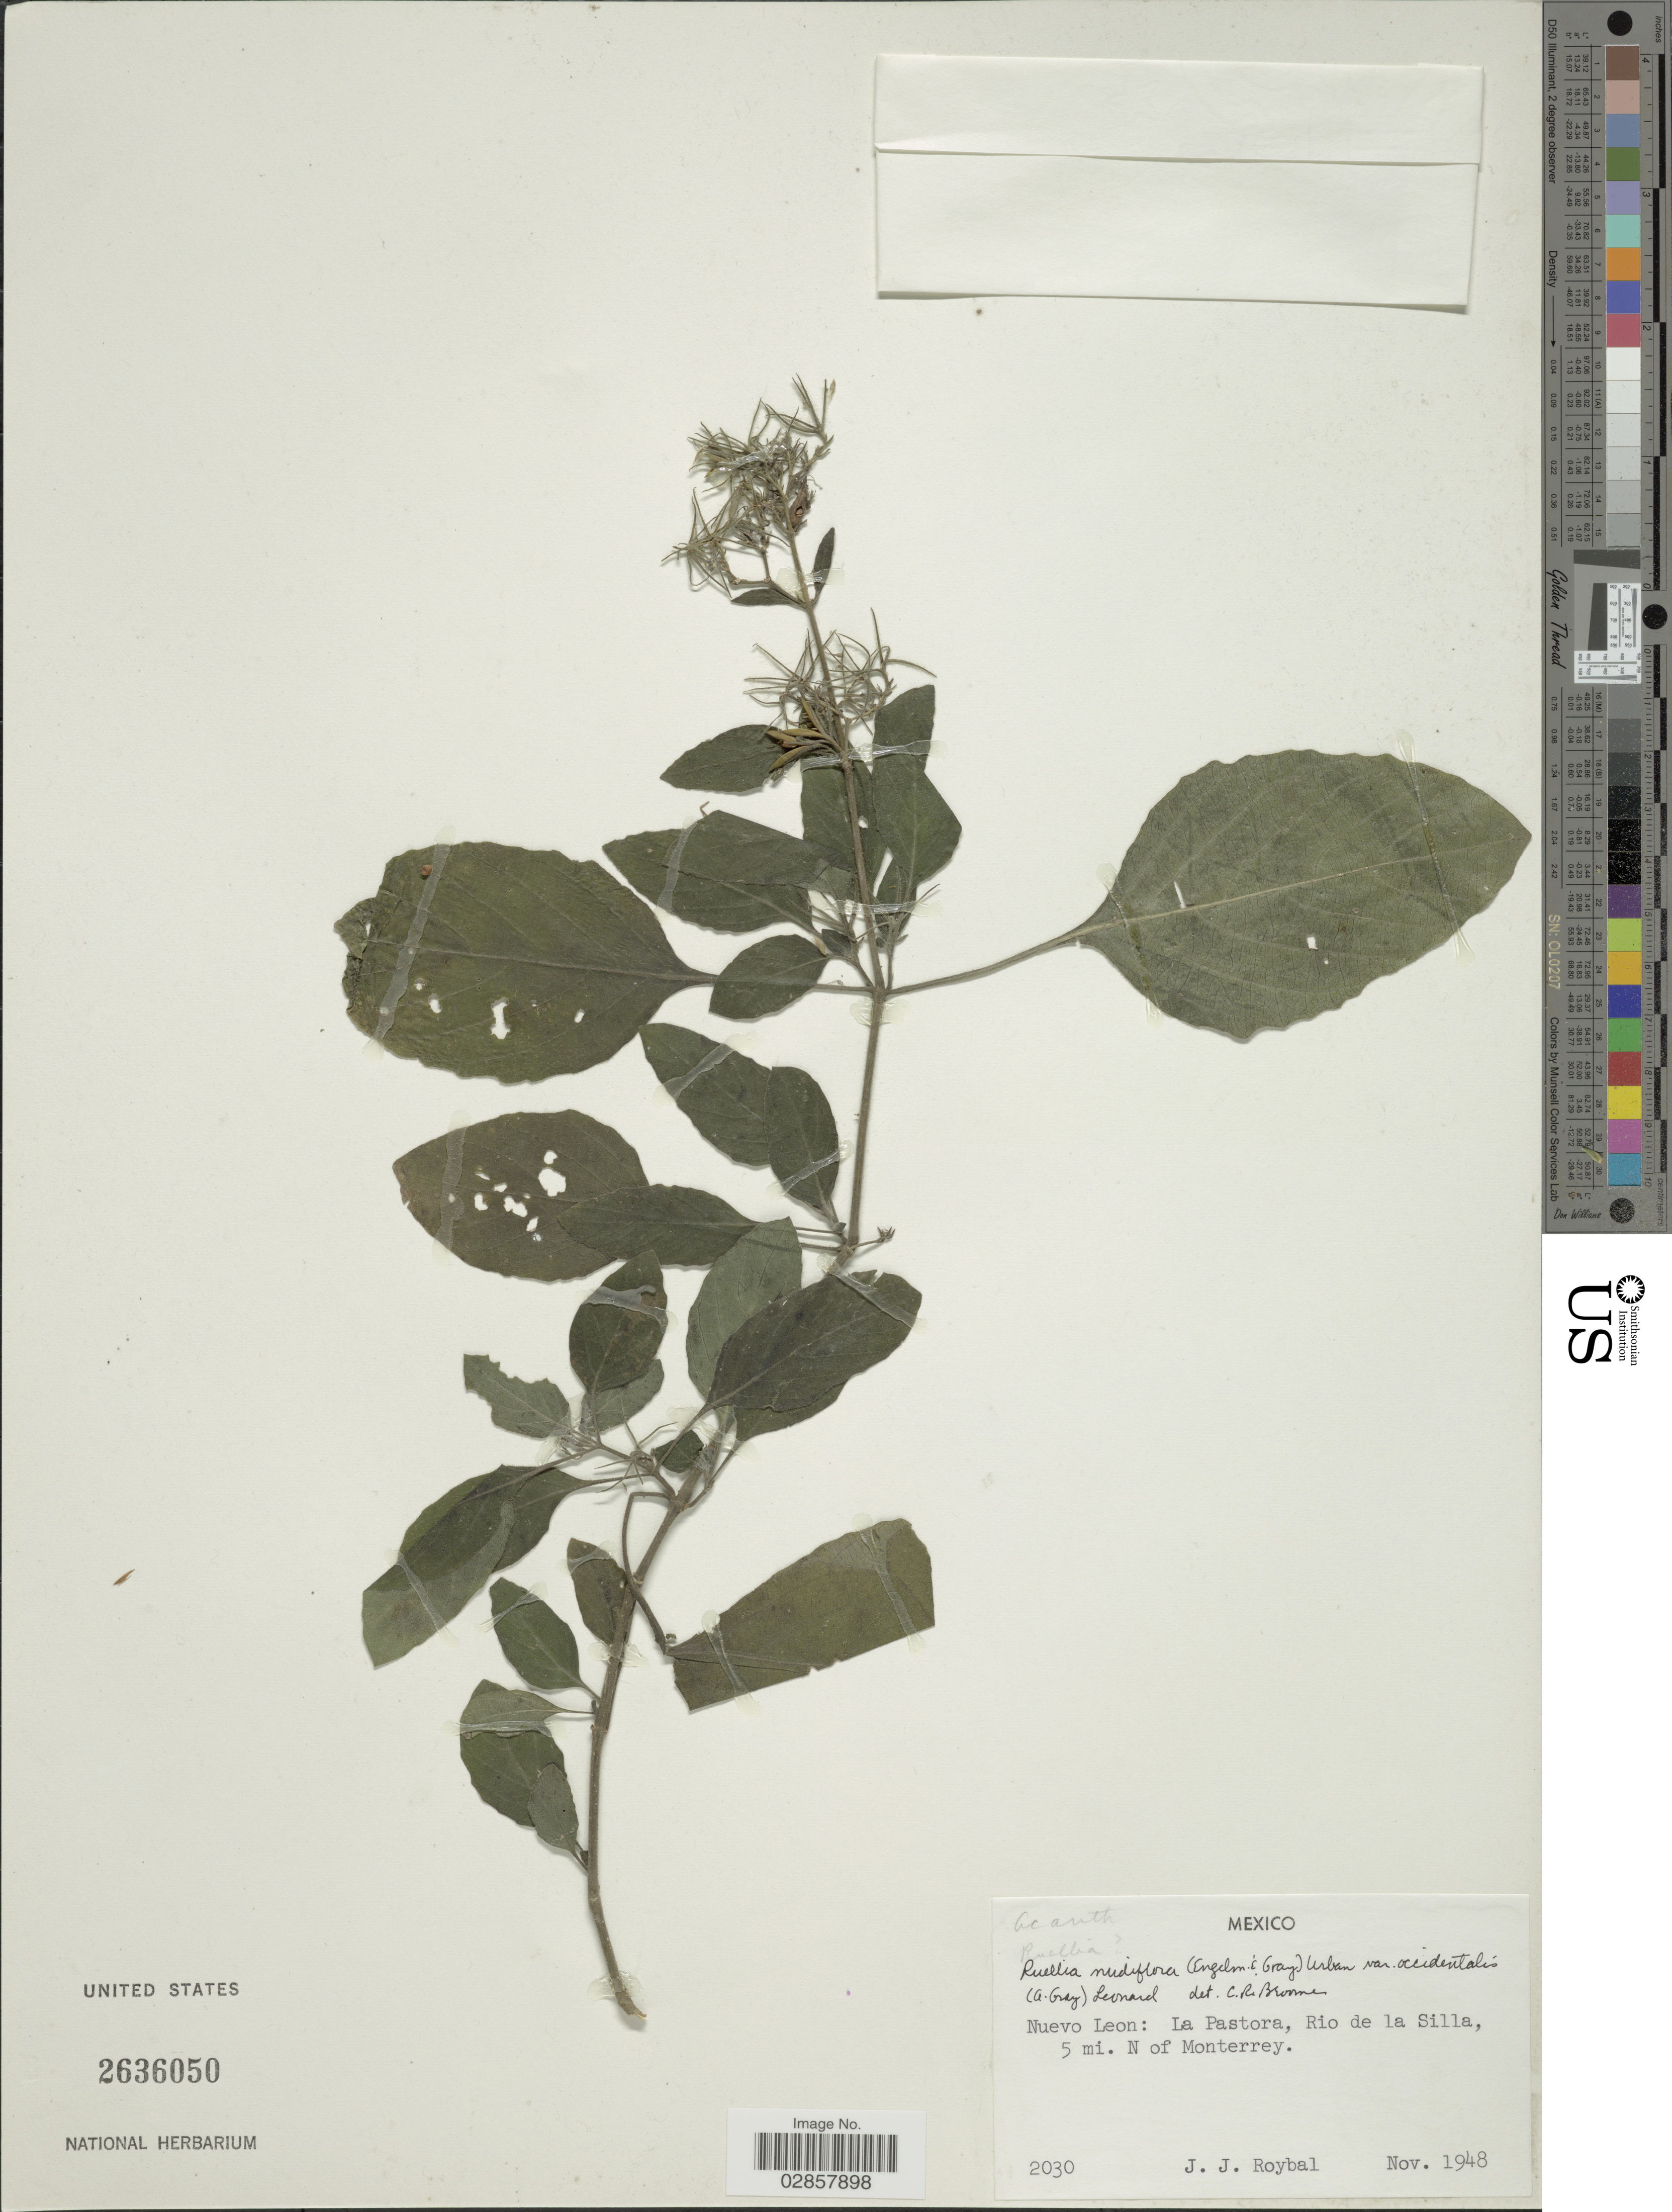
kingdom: Plantae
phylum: Tracheophyta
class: Magnoliopsida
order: Lamiales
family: Acanthaceae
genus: Ruellia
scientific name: Ruellia occidentalis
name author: (A. Gray) Tharp & F.A. Barkley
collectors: J. J. Roybal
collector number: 2030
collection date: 1948-11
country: Mexico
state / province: Nuevo León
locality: La Pastora, Rio de la Silla, 5 mi. N of Monterrey.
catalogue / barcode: US 2636050